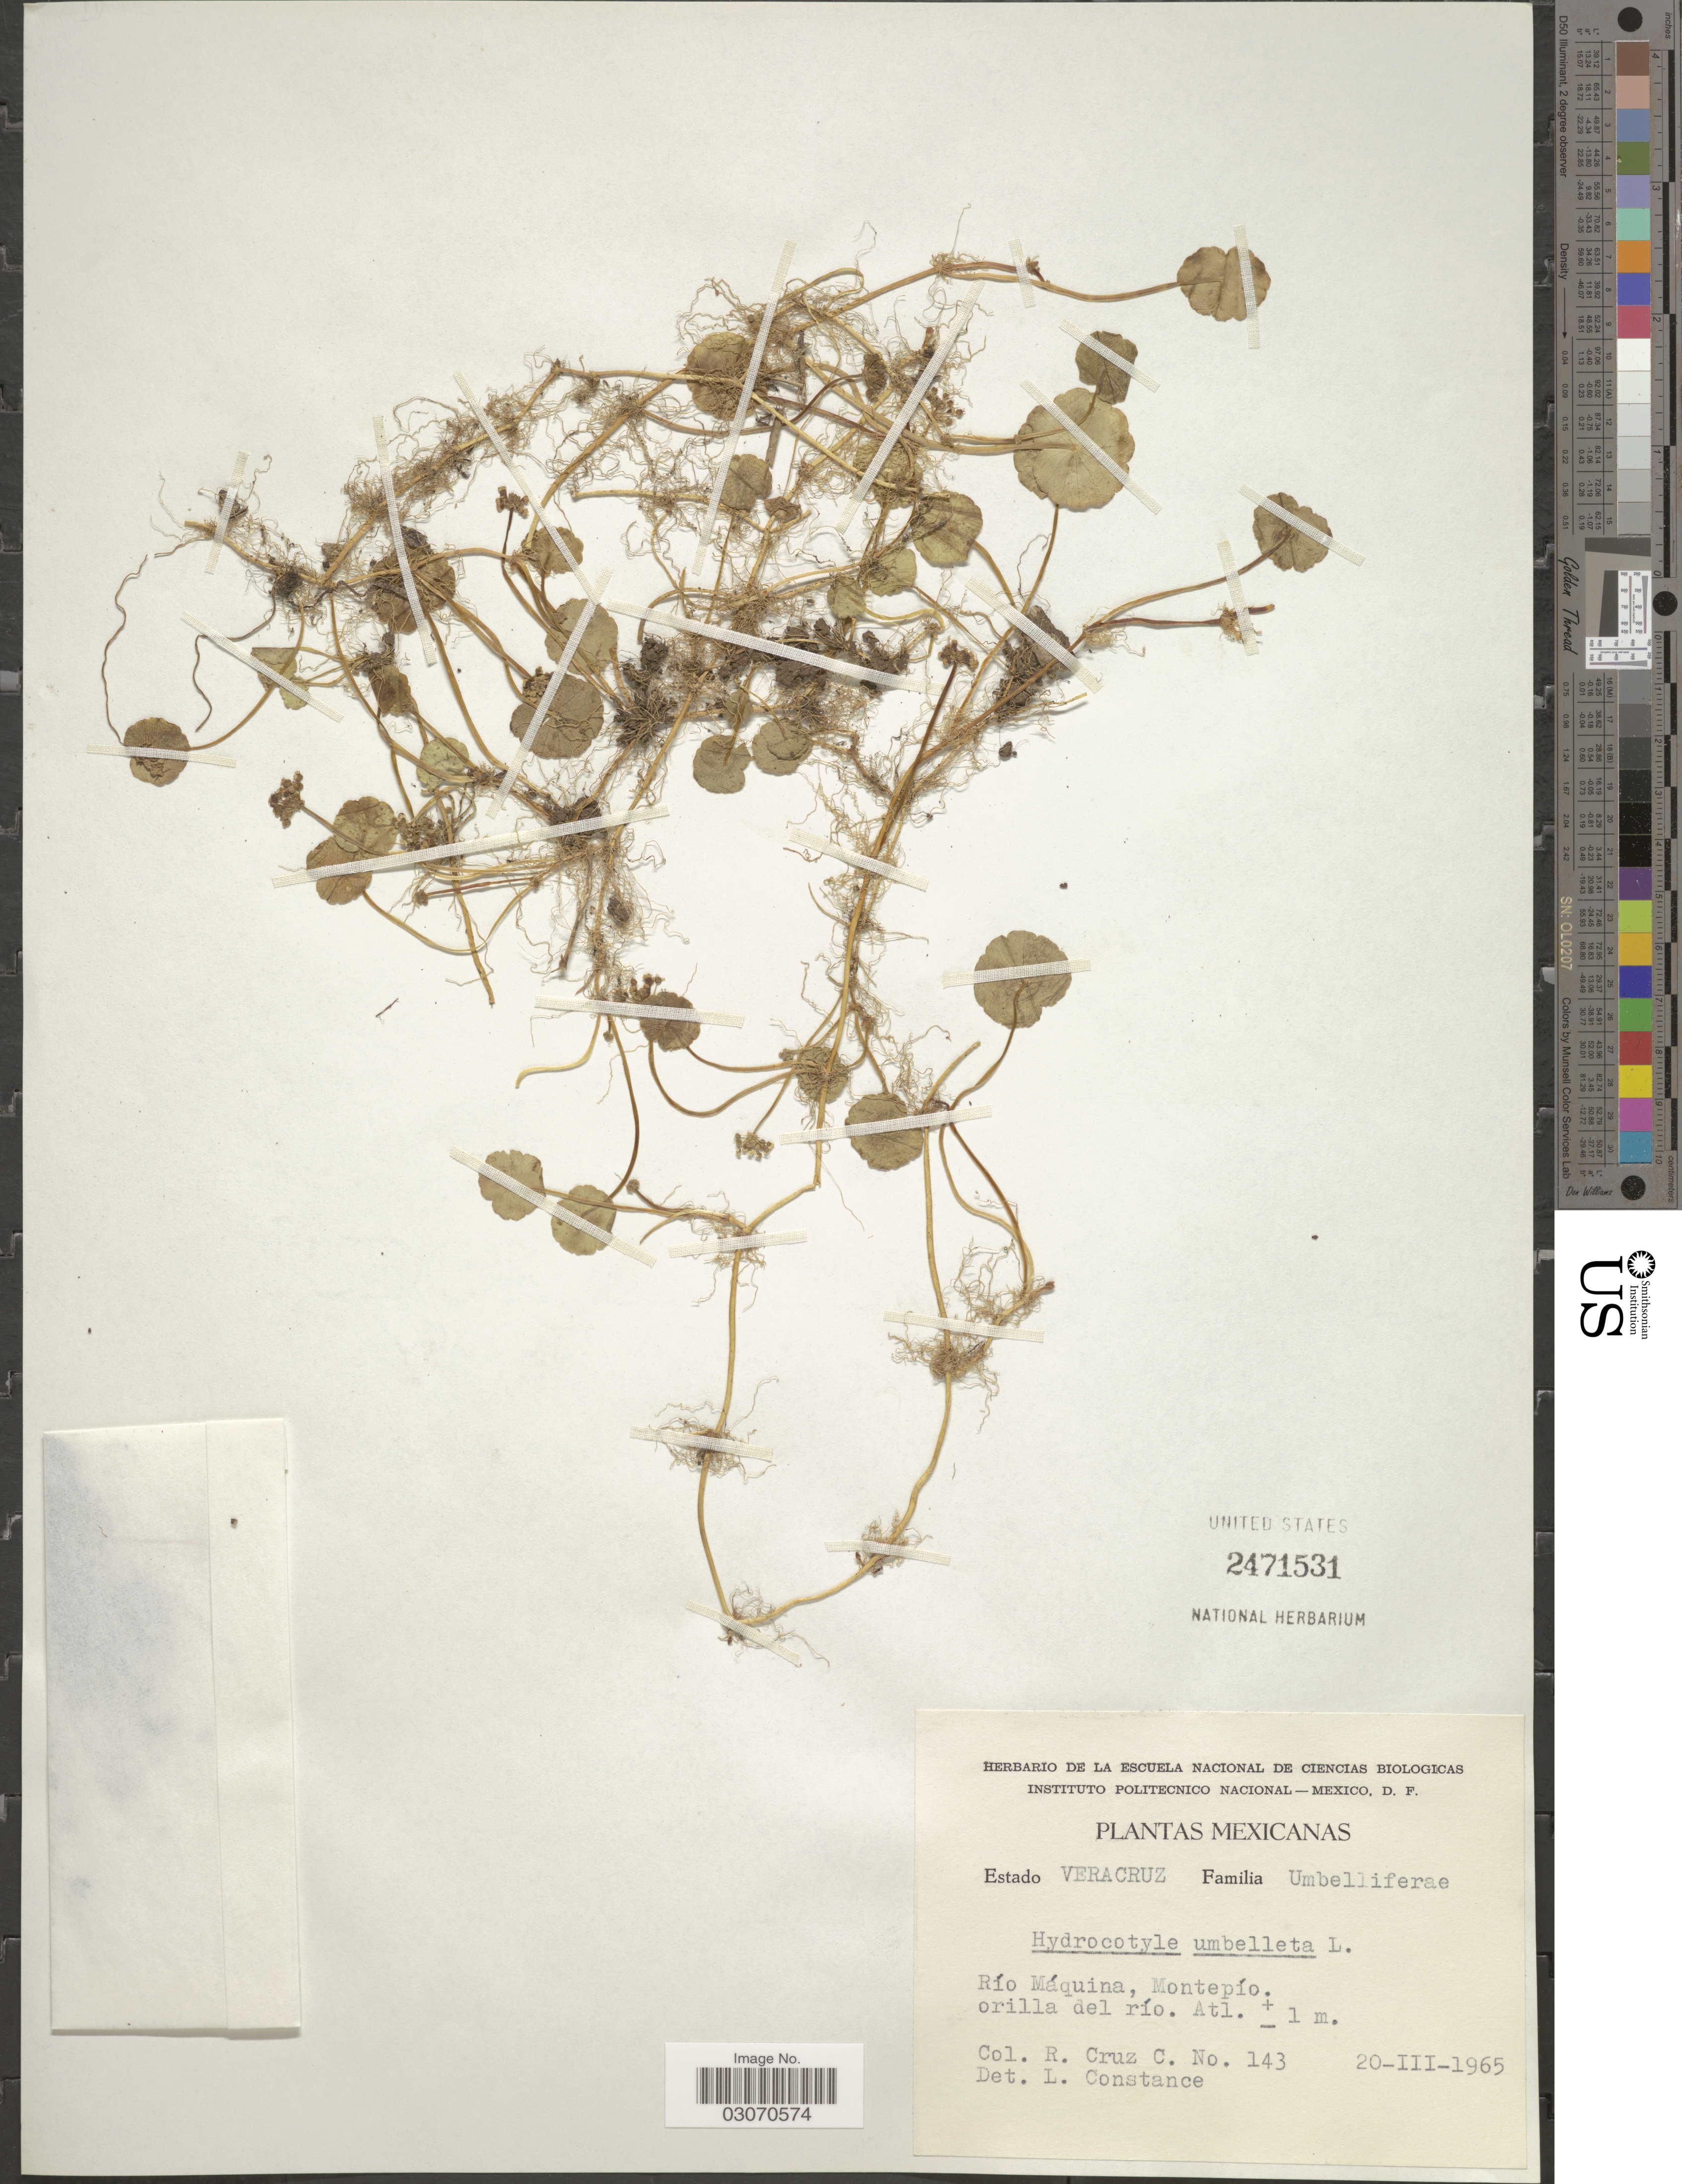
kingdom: Plantae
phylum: Tracheophyta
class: Magnoliopsida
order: Apiales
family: Araliaceae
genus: Hydrocotyle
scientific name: Hydrocotyle umbellata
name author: L.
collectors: R. Cruz Cisneros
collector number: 143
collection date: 1965-03-20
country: Mexico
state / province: Veracruz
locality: Estado Veracruz, Río Máquina, Montepío. orilla del río.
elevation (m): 1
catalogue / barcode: US 2471531